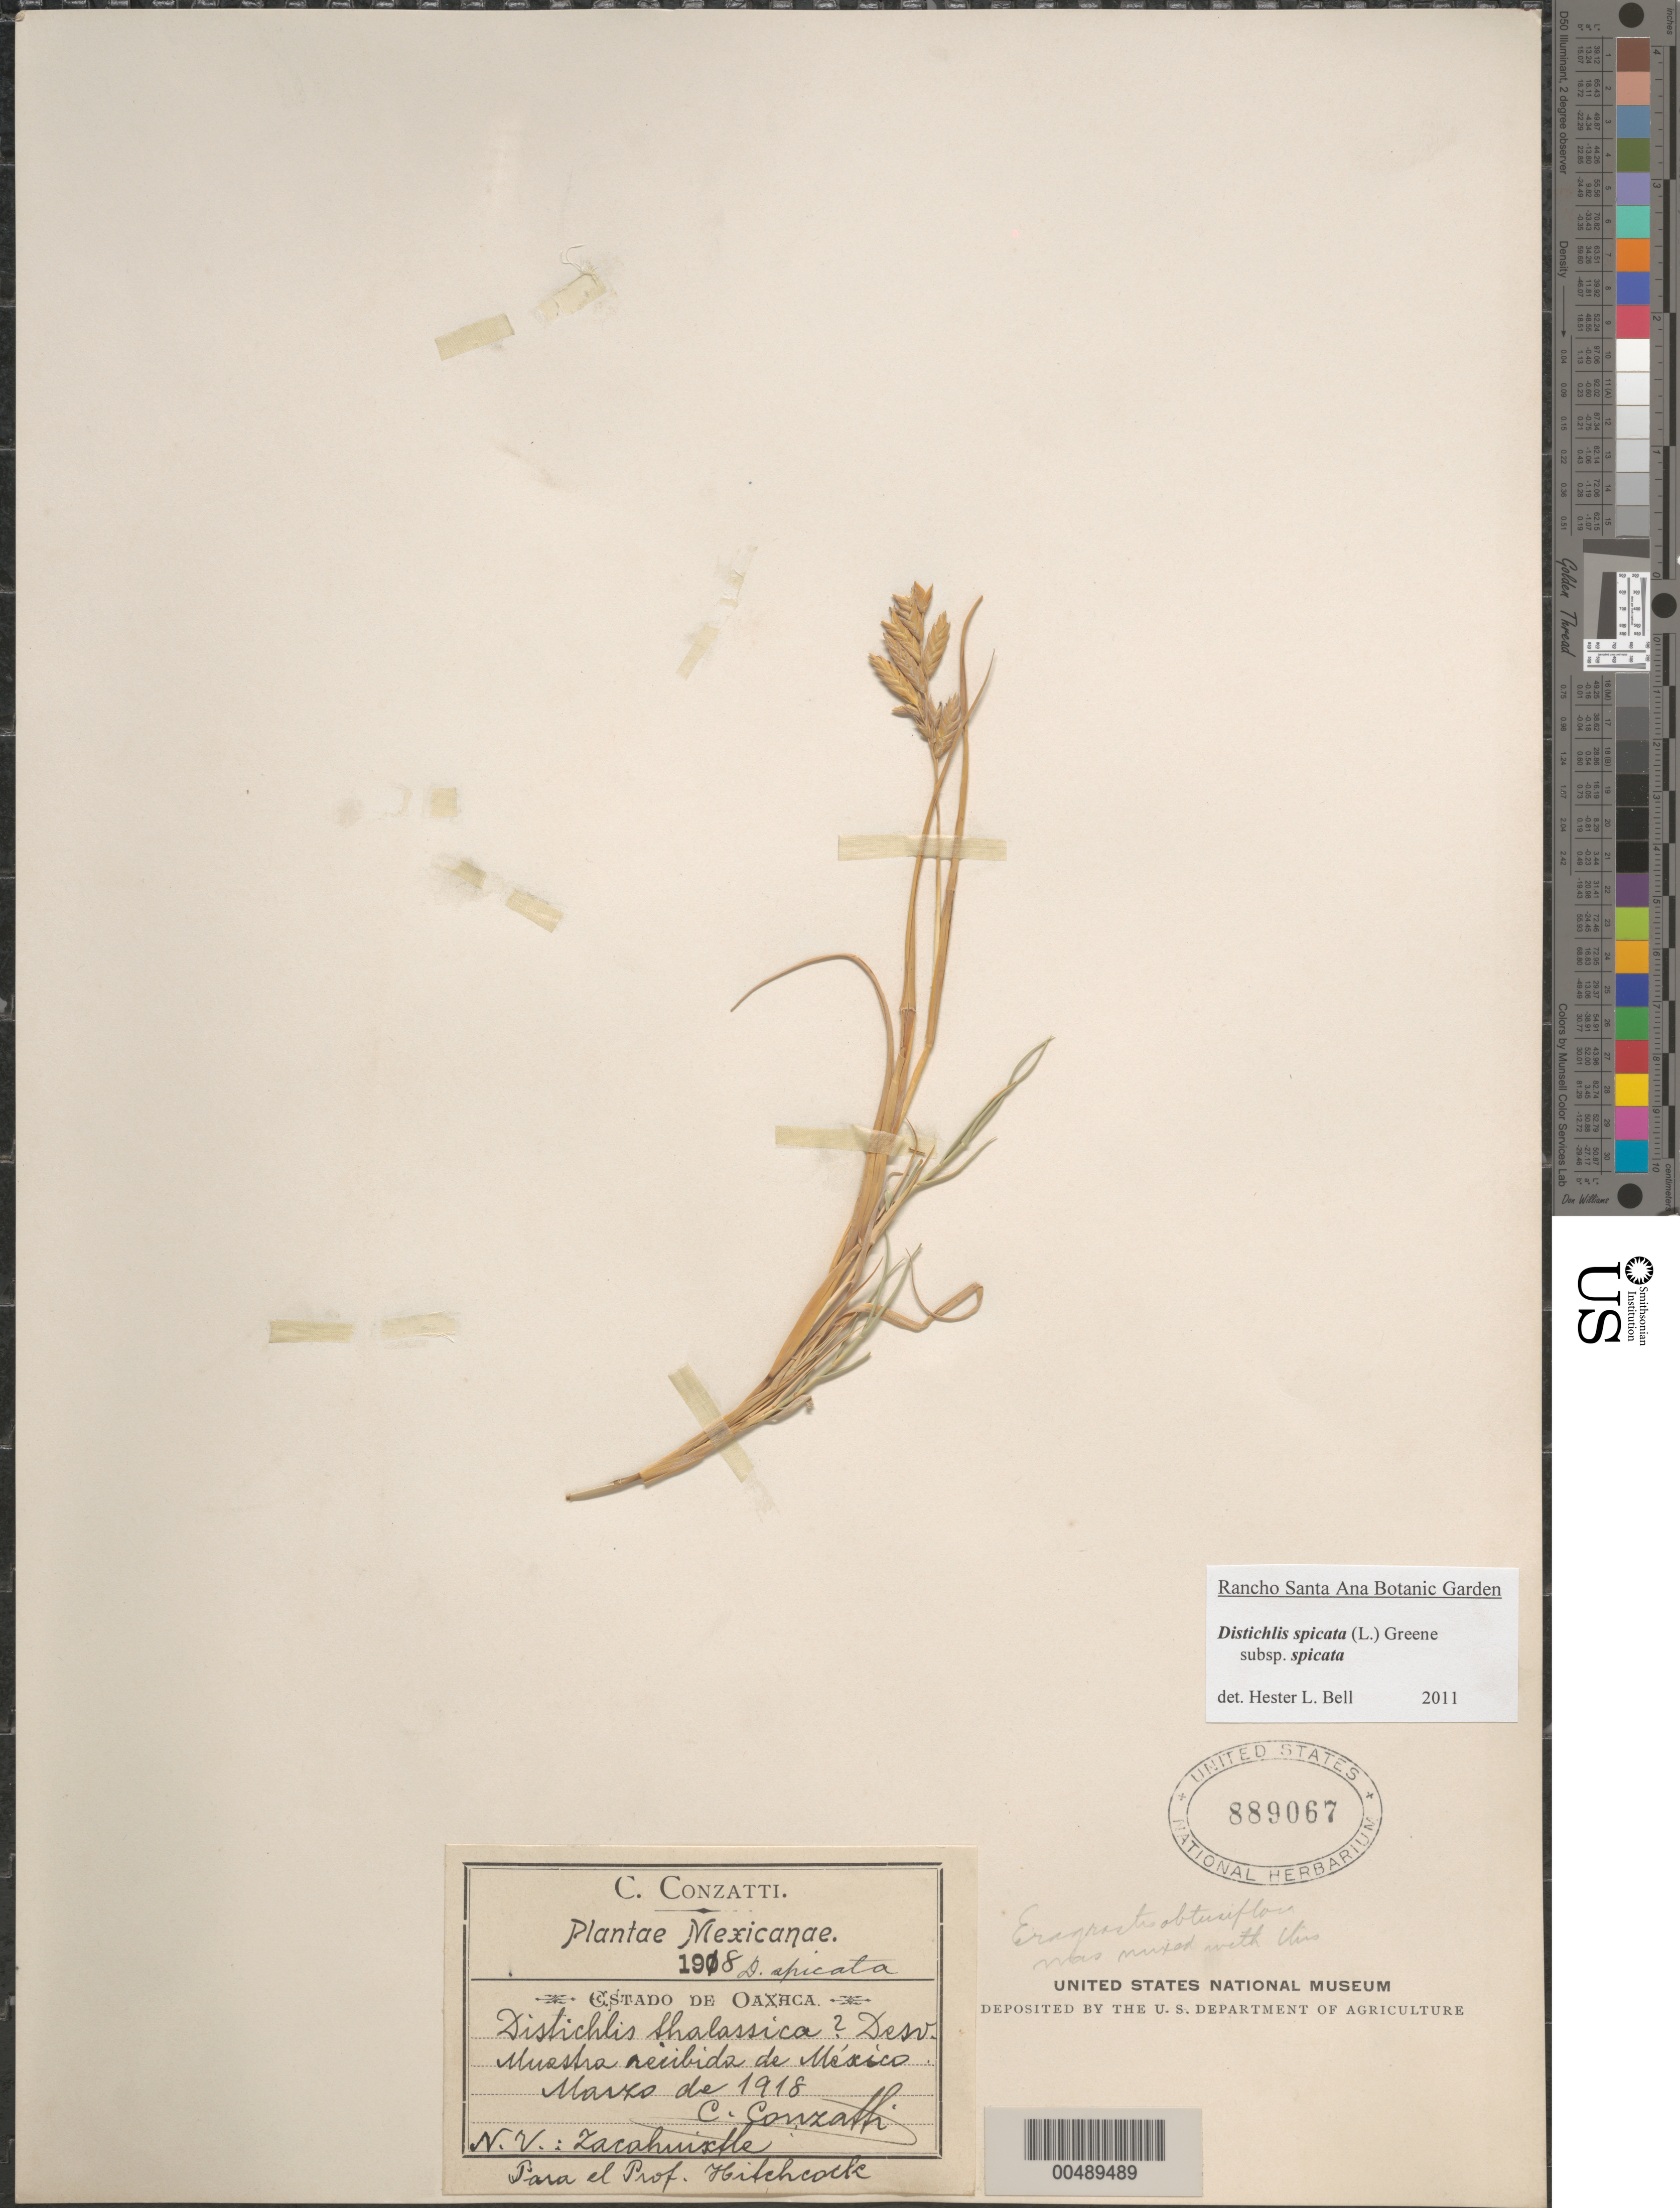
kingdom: Plantae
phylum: Tracheophyta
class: Liliopsida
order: Poales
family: Poaceae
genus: Distichlis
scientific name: Distichlis spicata subsp. spicata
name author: (L.) Greene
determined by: Bell, H. L.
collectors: C. Conzalli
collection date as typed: Mar 1918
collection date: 1918-03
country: Mexico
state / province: Oaxaca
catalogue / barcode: US 889067